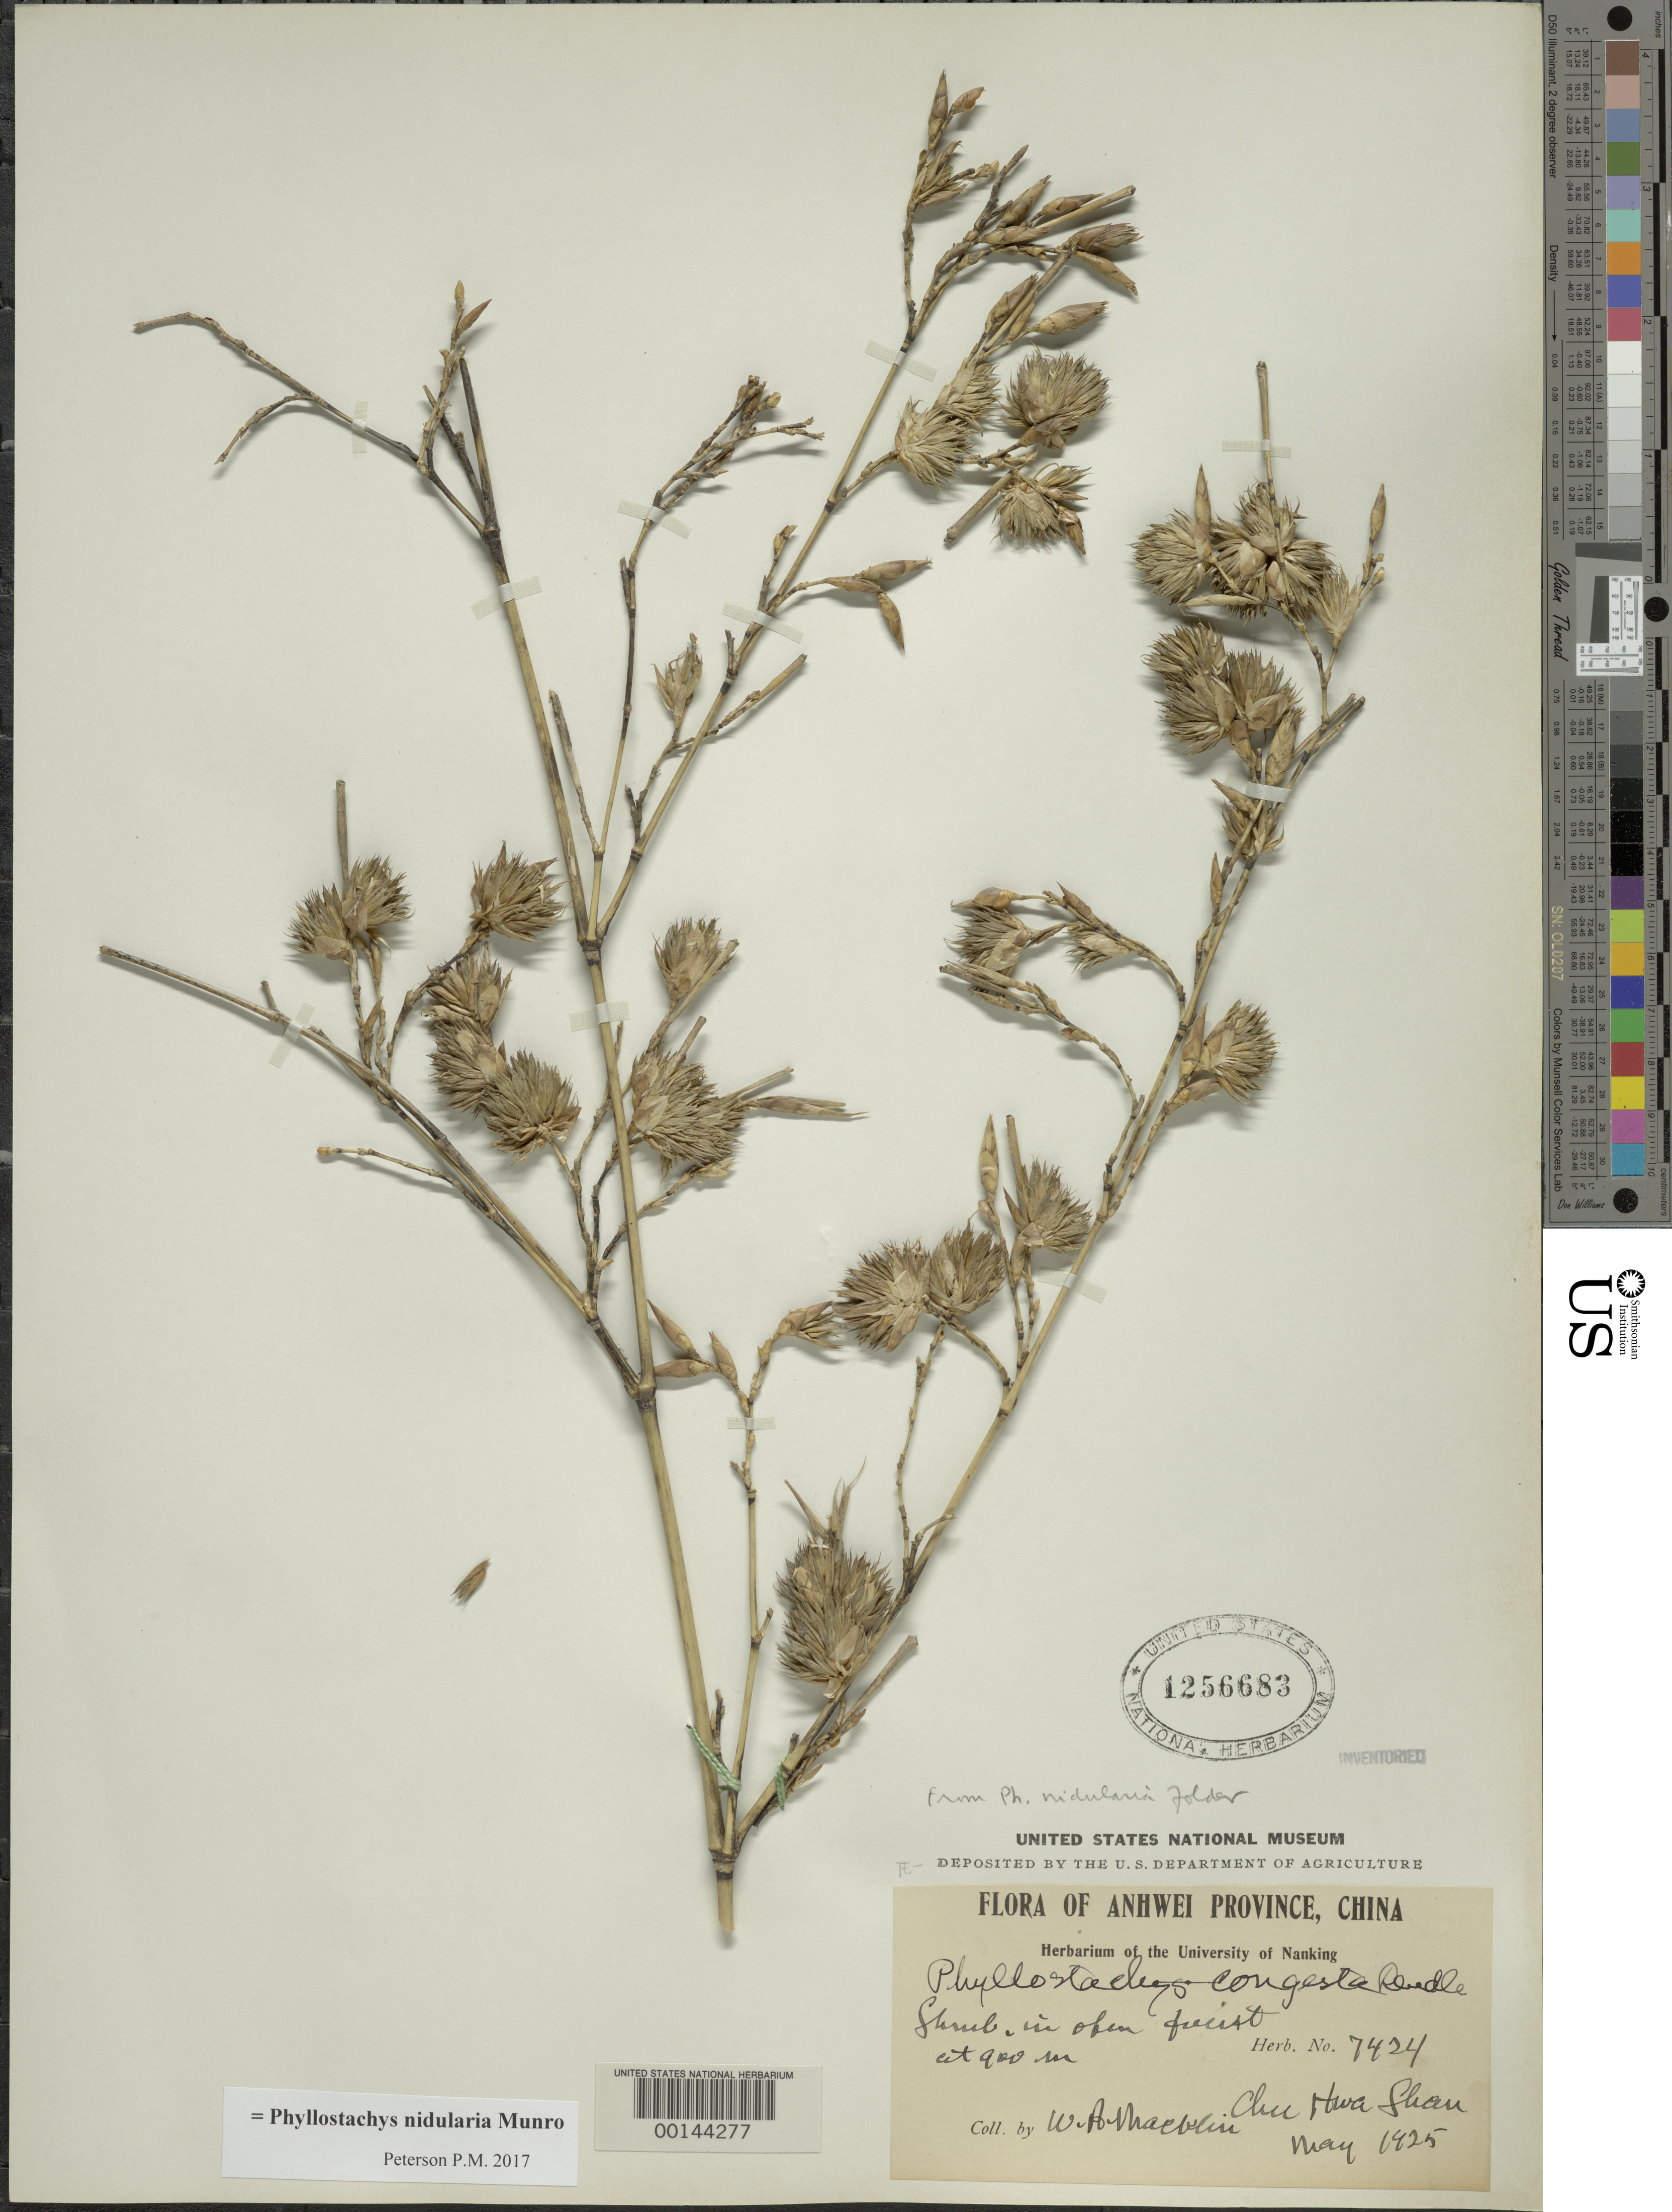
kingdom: Plantae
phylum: Tracheophyta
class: Liliopsida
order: Poales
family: Poaceae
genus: Phyllostachys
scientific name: Phyllostachys nidularia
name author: Munro ex Fenzi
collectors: W. Macklin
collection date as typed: May 1925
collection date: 1925-05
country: China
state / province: Anhui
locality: Chu hwa shau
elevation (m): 900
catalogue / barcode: US 1256683